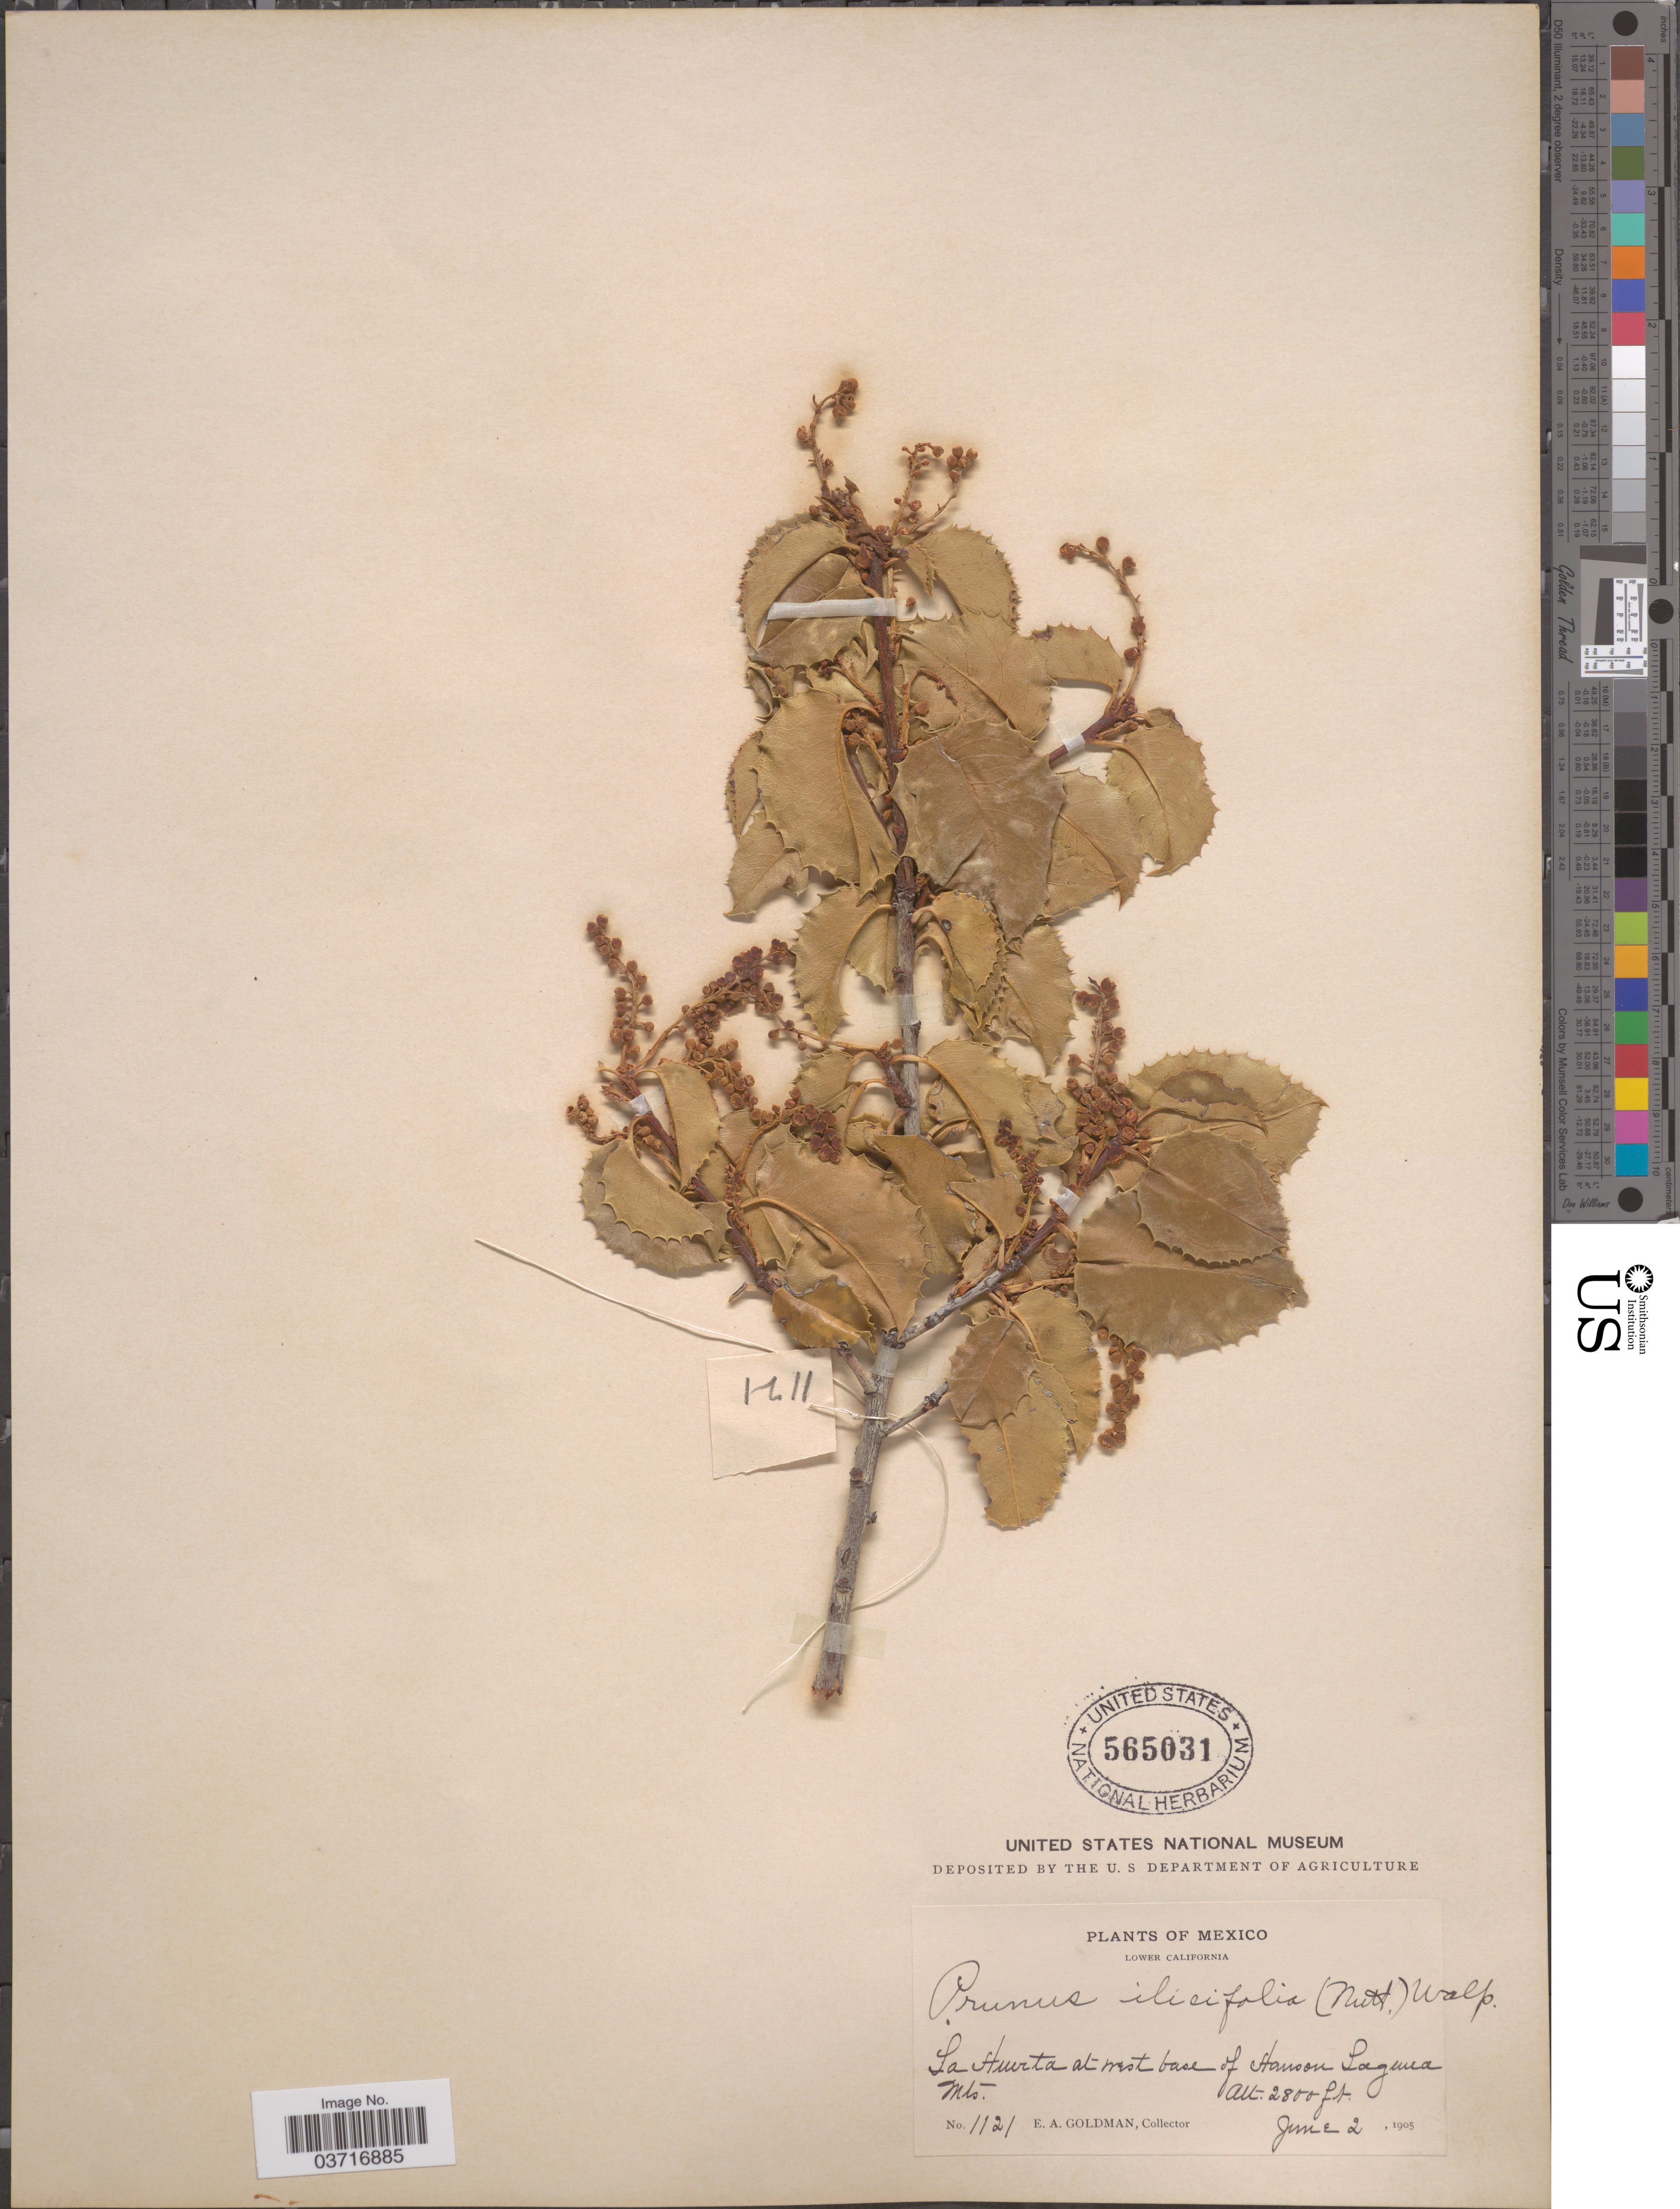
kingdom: Plantae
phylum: Tracheophyta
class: Magnoliopsida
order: Rosales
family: Rosaceae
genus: Prunus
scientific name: Prunus ilicifolia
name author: (Nutt. ex Hook. & Arn.) D. Dietr.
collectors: E. A. Goldman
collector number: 1121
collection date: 1905-06-02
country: Mexico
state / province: Baja California Norte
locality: Lower California. La Huerta at west base of Hanson Laguna Mts.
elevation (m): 853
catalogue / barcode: US 565031